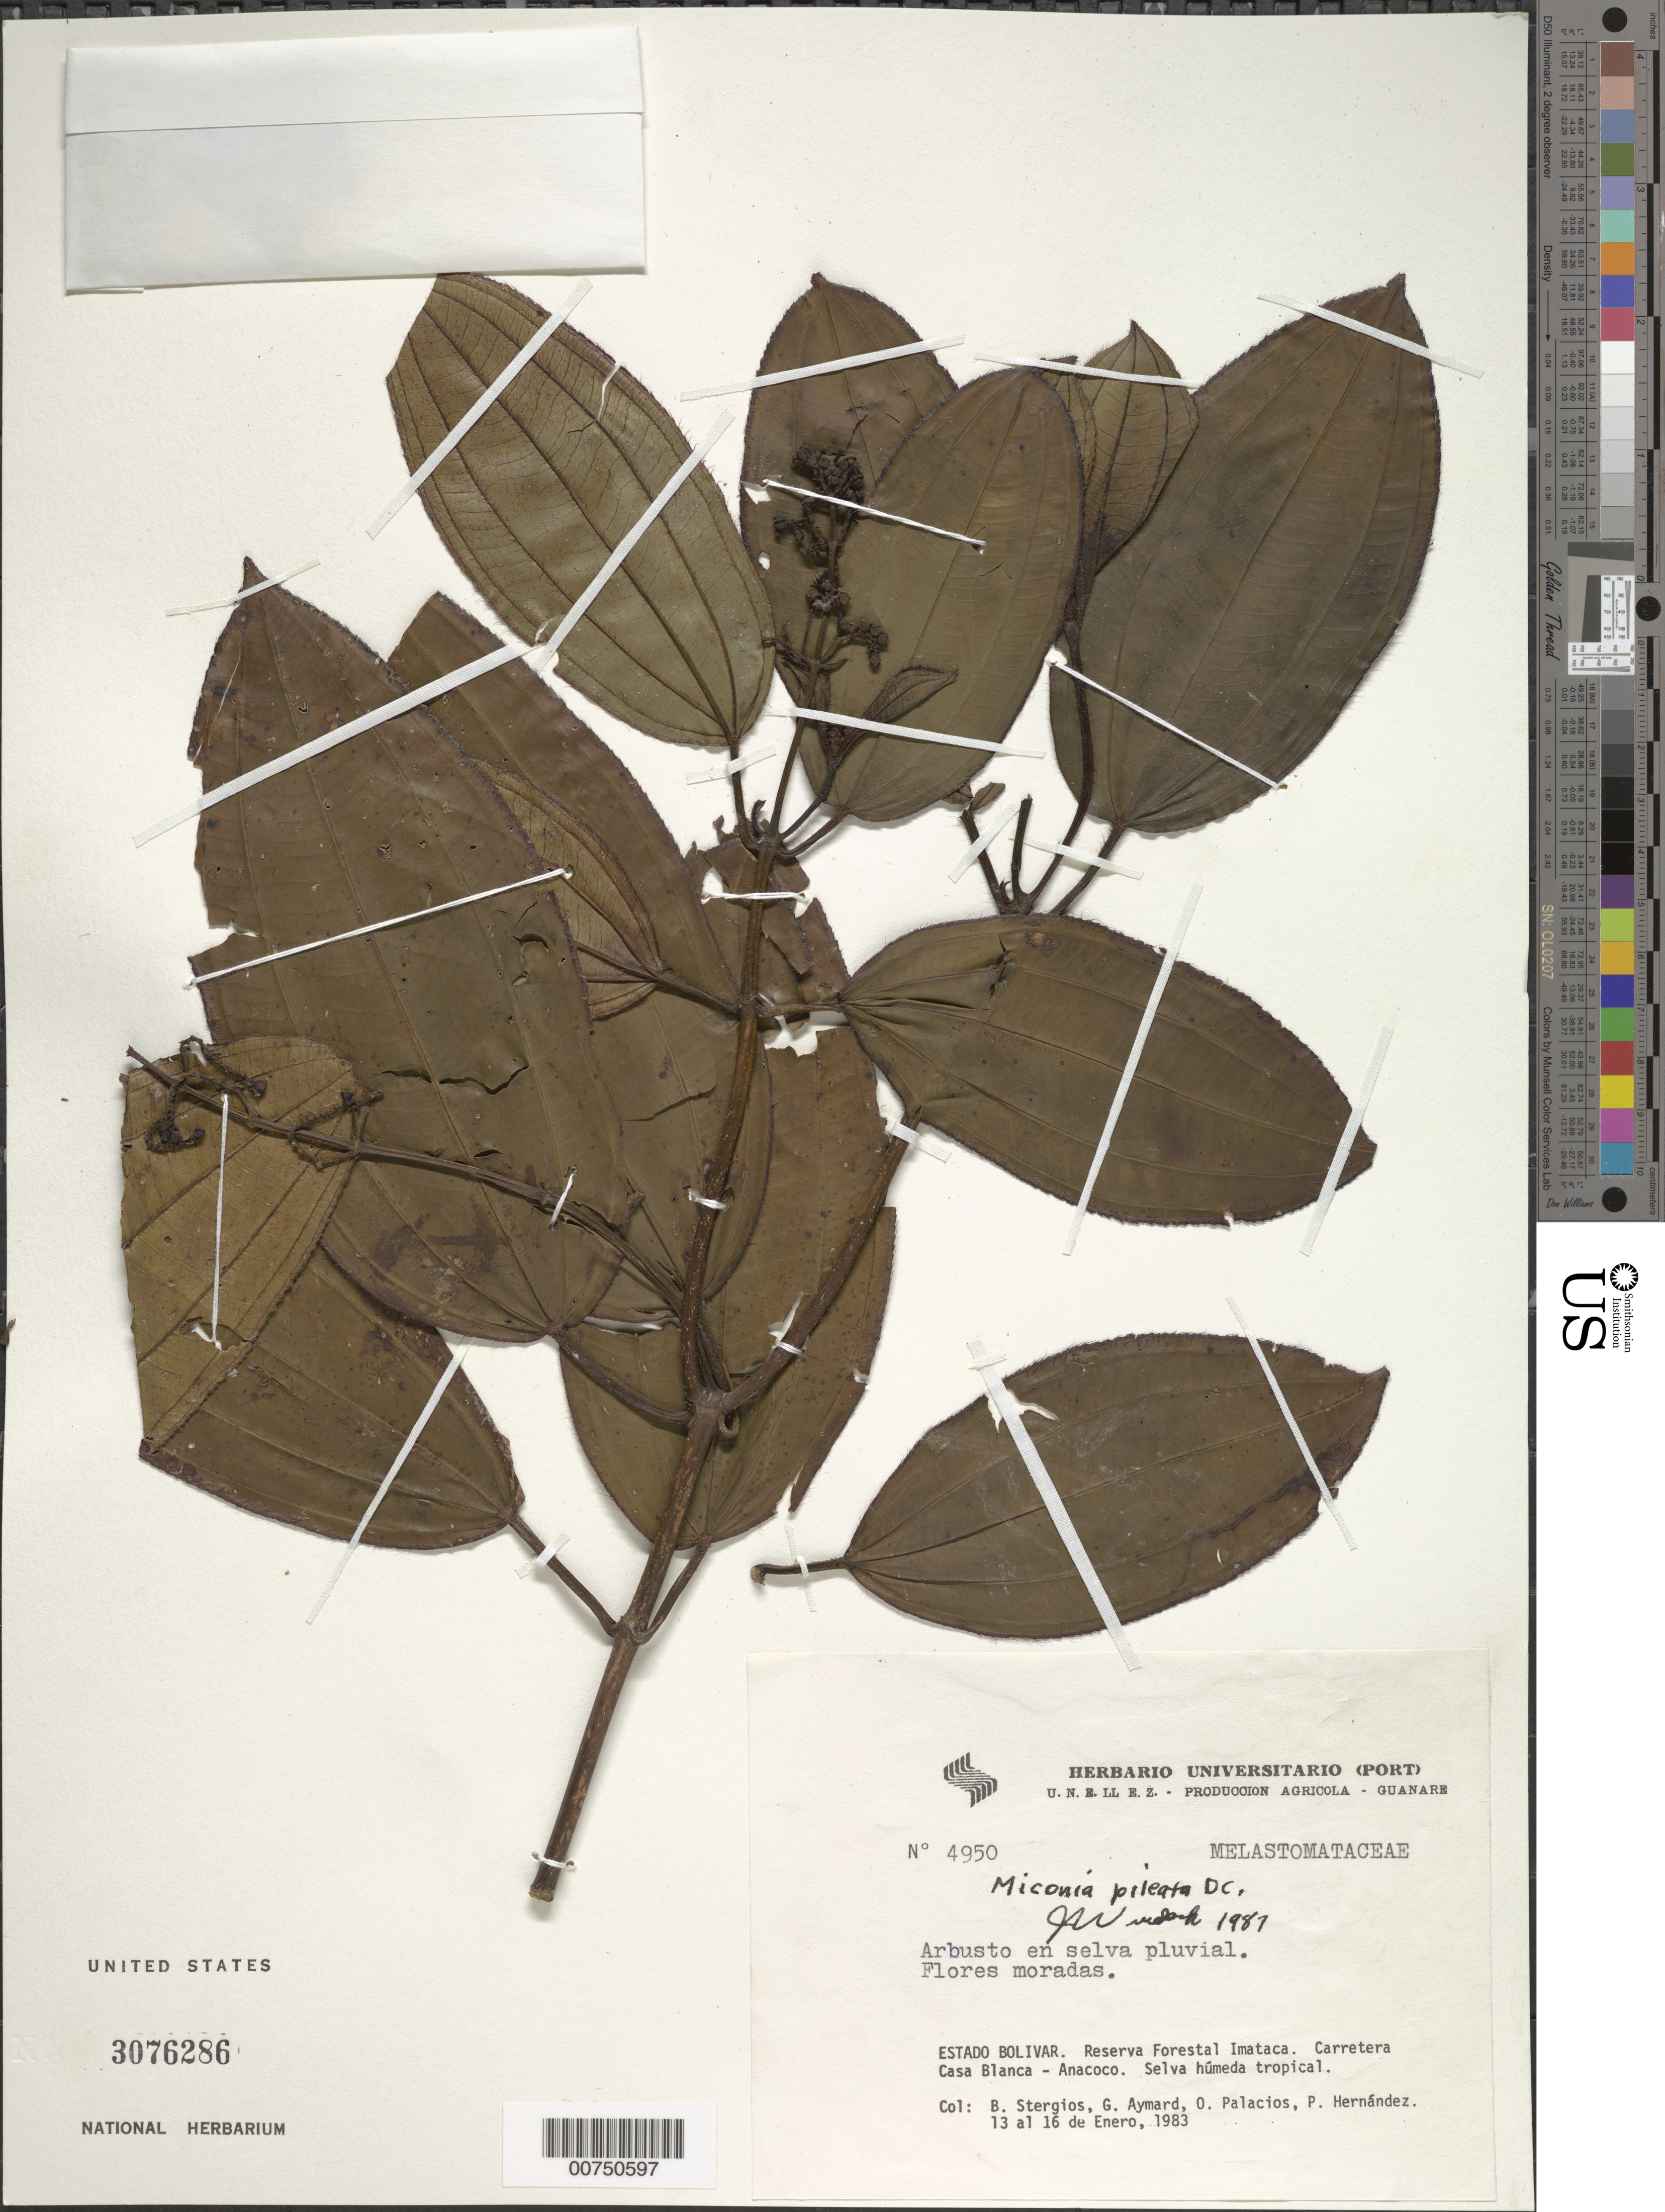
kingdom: Plantae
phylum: Tracheophyta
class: Magnoliopsida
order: Myrtales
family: Melastomataceae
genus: Miconia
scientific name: Miconia pileata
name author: DC.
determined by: Wurdack, John J., (US), US (UNITED STATES)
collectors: B. G. Stergios, G. A. Aymard, O. Palacios & P. Hernández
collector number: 4950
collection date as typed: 13-Jan-83 to 16-Jan-83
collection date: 1983-01-13/1983-01-16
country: Venezuela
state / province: Bolívar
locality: Reserva Forestal Imataca, Carretera Casa Blanca - Anacoco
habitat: Selva húmeda tropical; en selva pluvial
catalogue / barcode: US 3076286